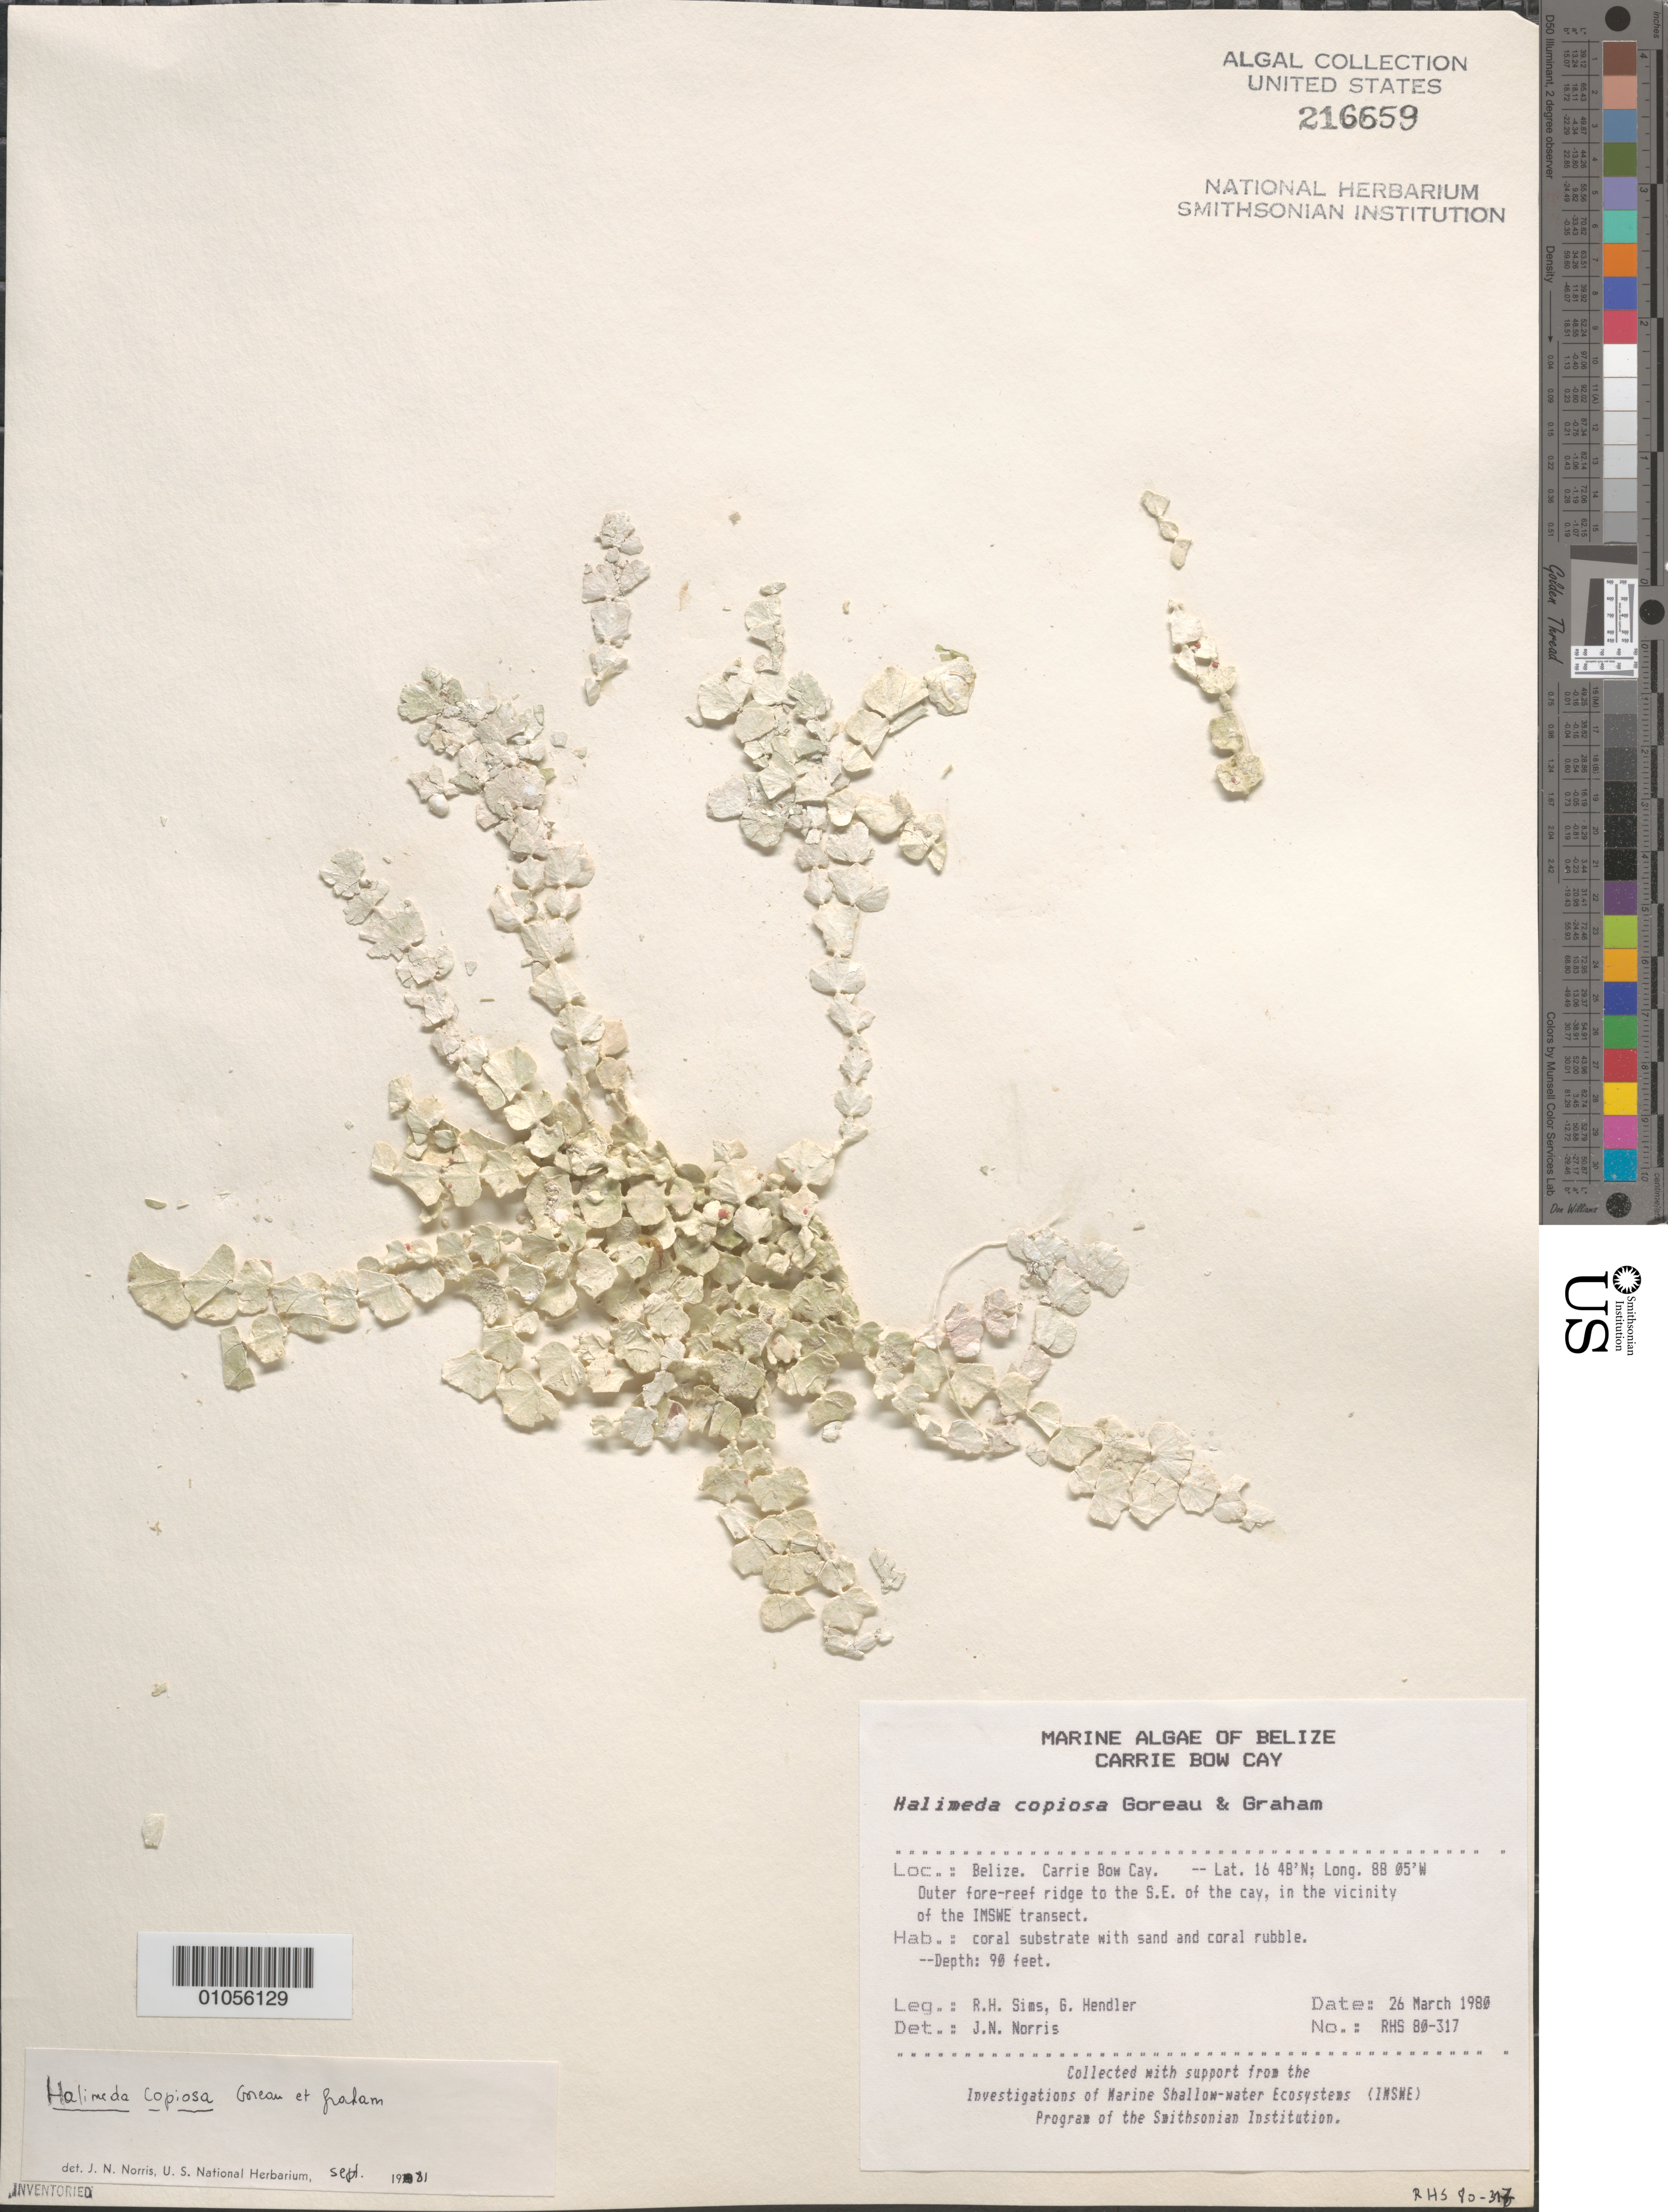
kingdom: Plantae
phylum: Chlorophyta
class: Ulvophyceae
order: Bryopsidales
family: Halimedaceae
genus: Halimeda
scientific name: Halimeda copiosa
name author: Goreau & E.A. Graham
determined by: Norris, James N.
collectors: R. H. Sims & G. Hendler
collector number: RHS 80-317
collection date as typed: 26 Mar 1980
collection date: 1980-03-26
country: Belize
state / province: Stann Creek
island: Carrie Bow Cay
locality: Outer fore-reef ridge to southeast of Carrie Bow Cay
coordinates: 16 48'N, 88 05'W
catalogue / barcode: US 216659